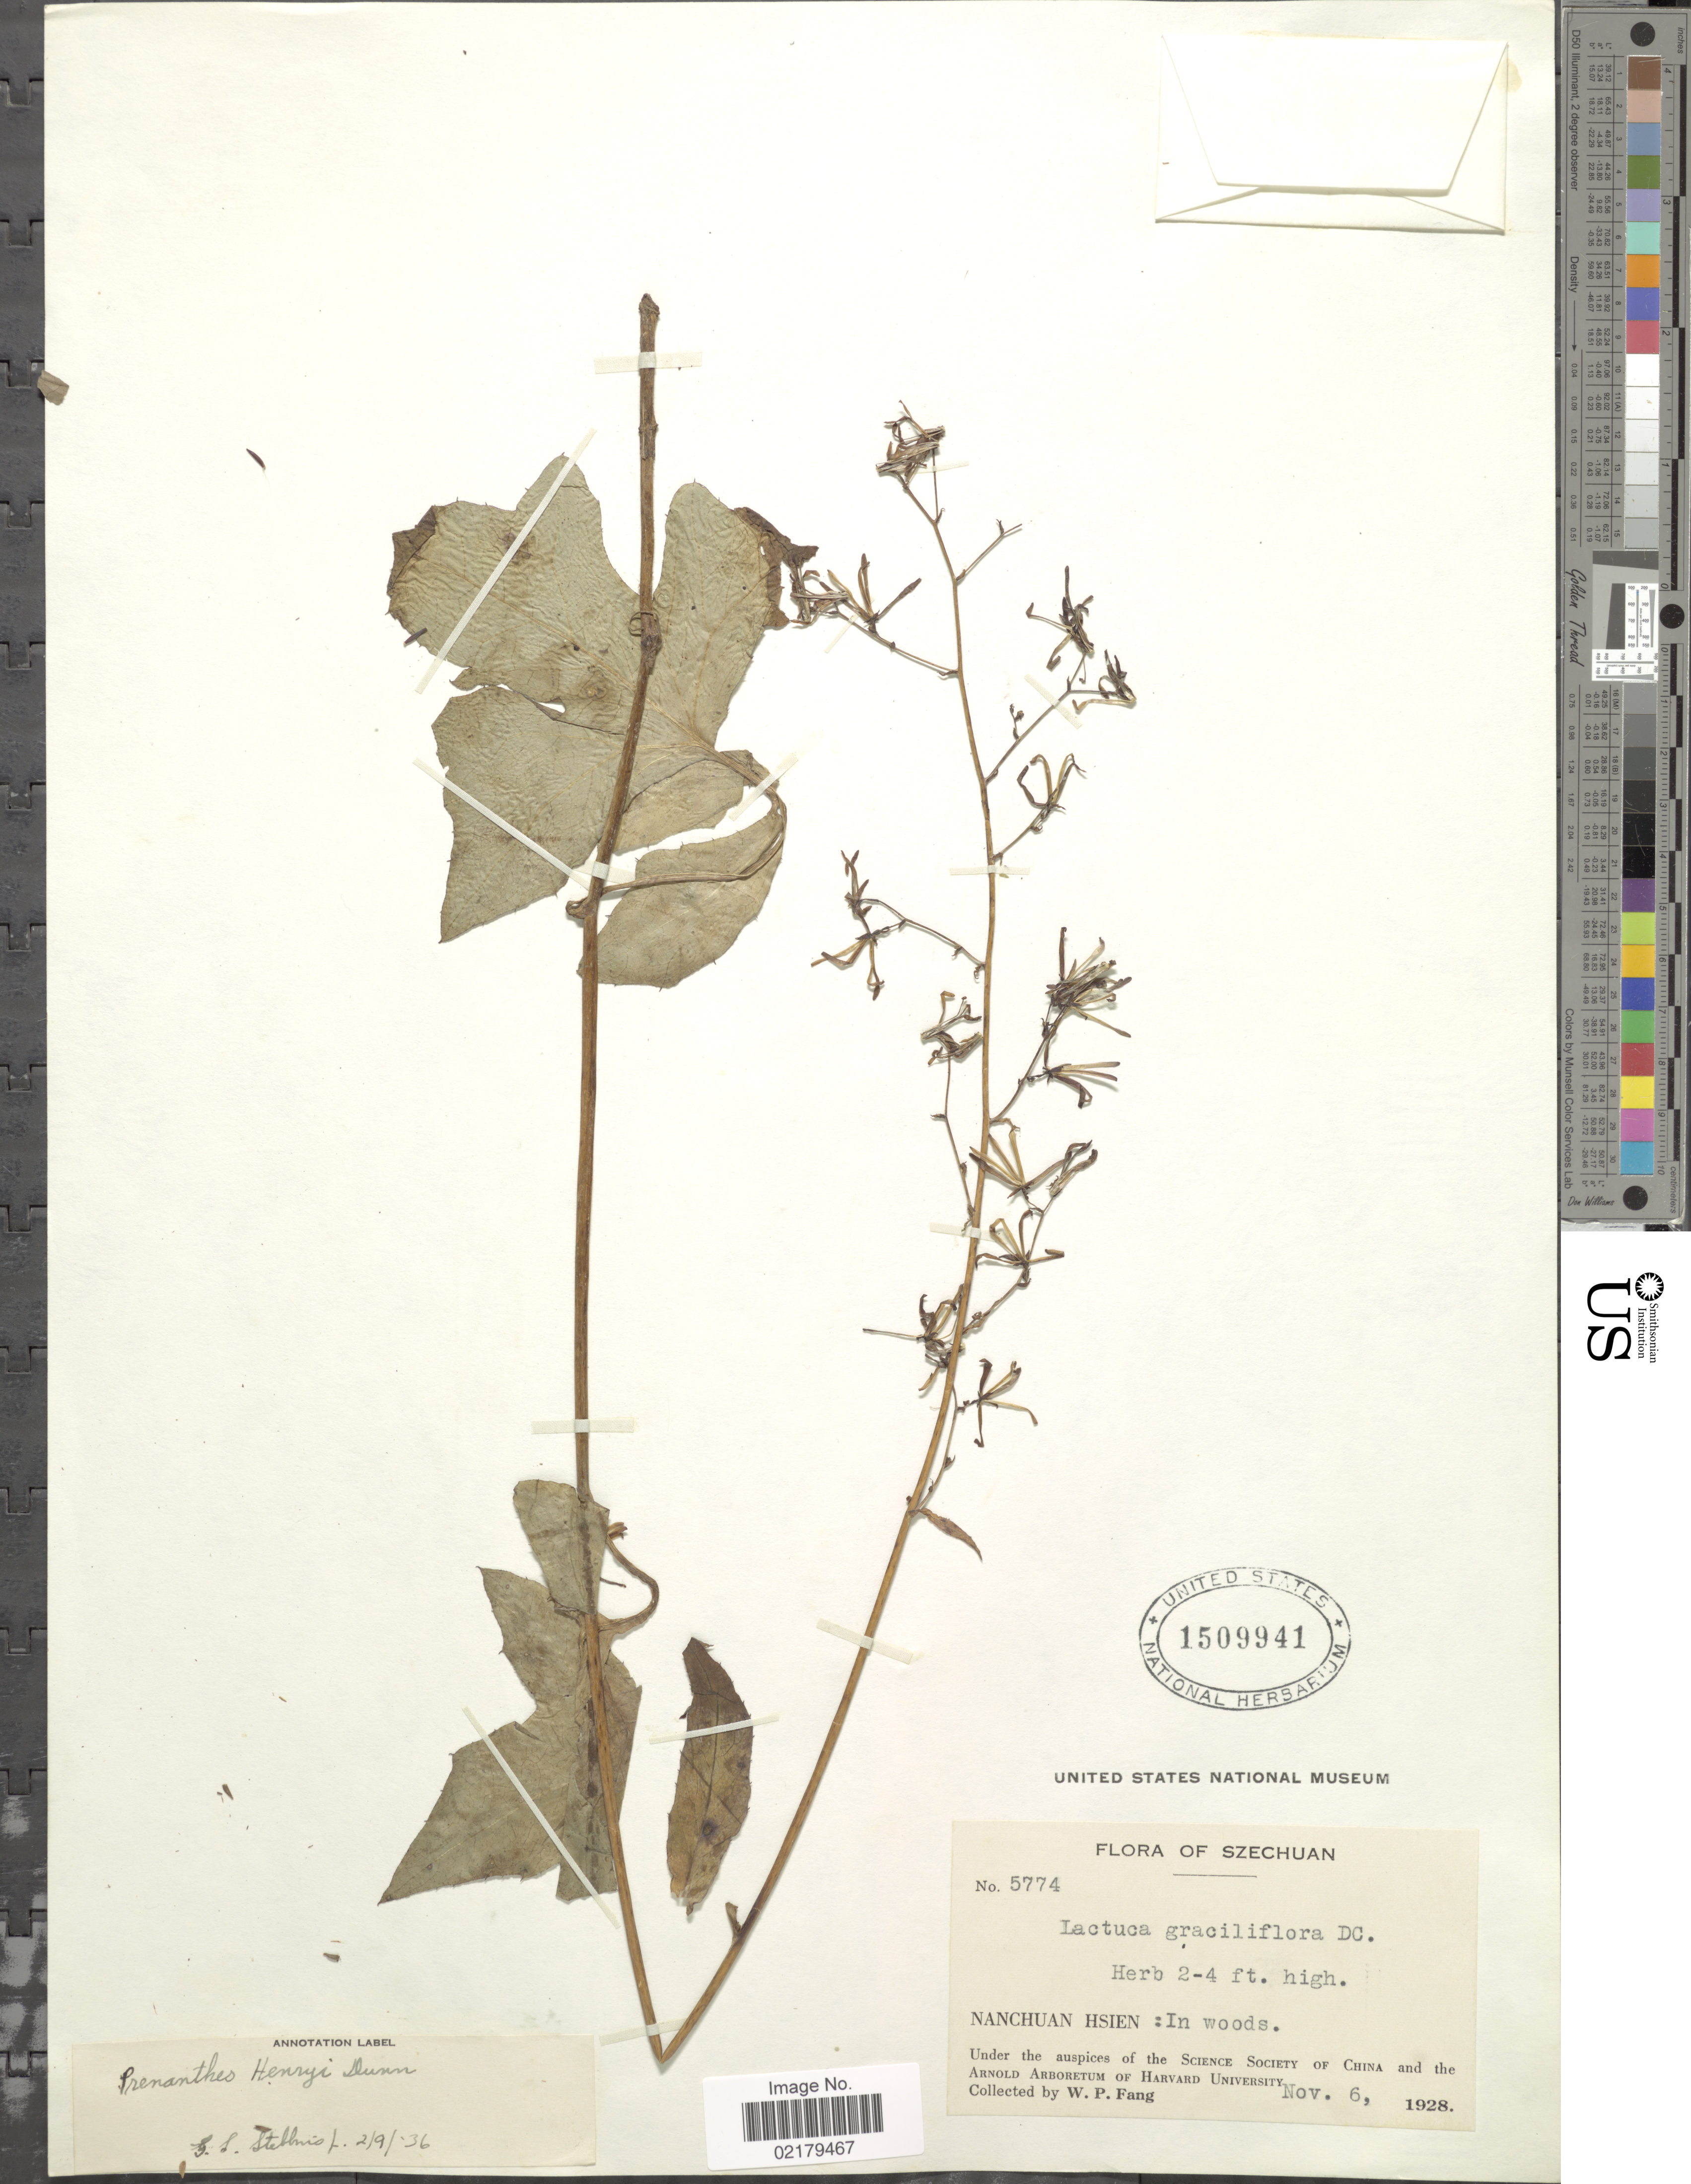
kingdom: Plantae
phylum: Tracheophyta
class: Magnoliopsida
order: Asterales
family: Asteraceae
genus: Notoseris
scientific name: Notoseris melanantha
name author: (Franch.) C. Shih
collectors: W. P. Fang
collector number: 5774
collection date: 1928-11-06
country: China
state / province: Sichuan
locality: Szechuan, Nanchuan Hsien: In woods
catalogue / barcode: US 1509941